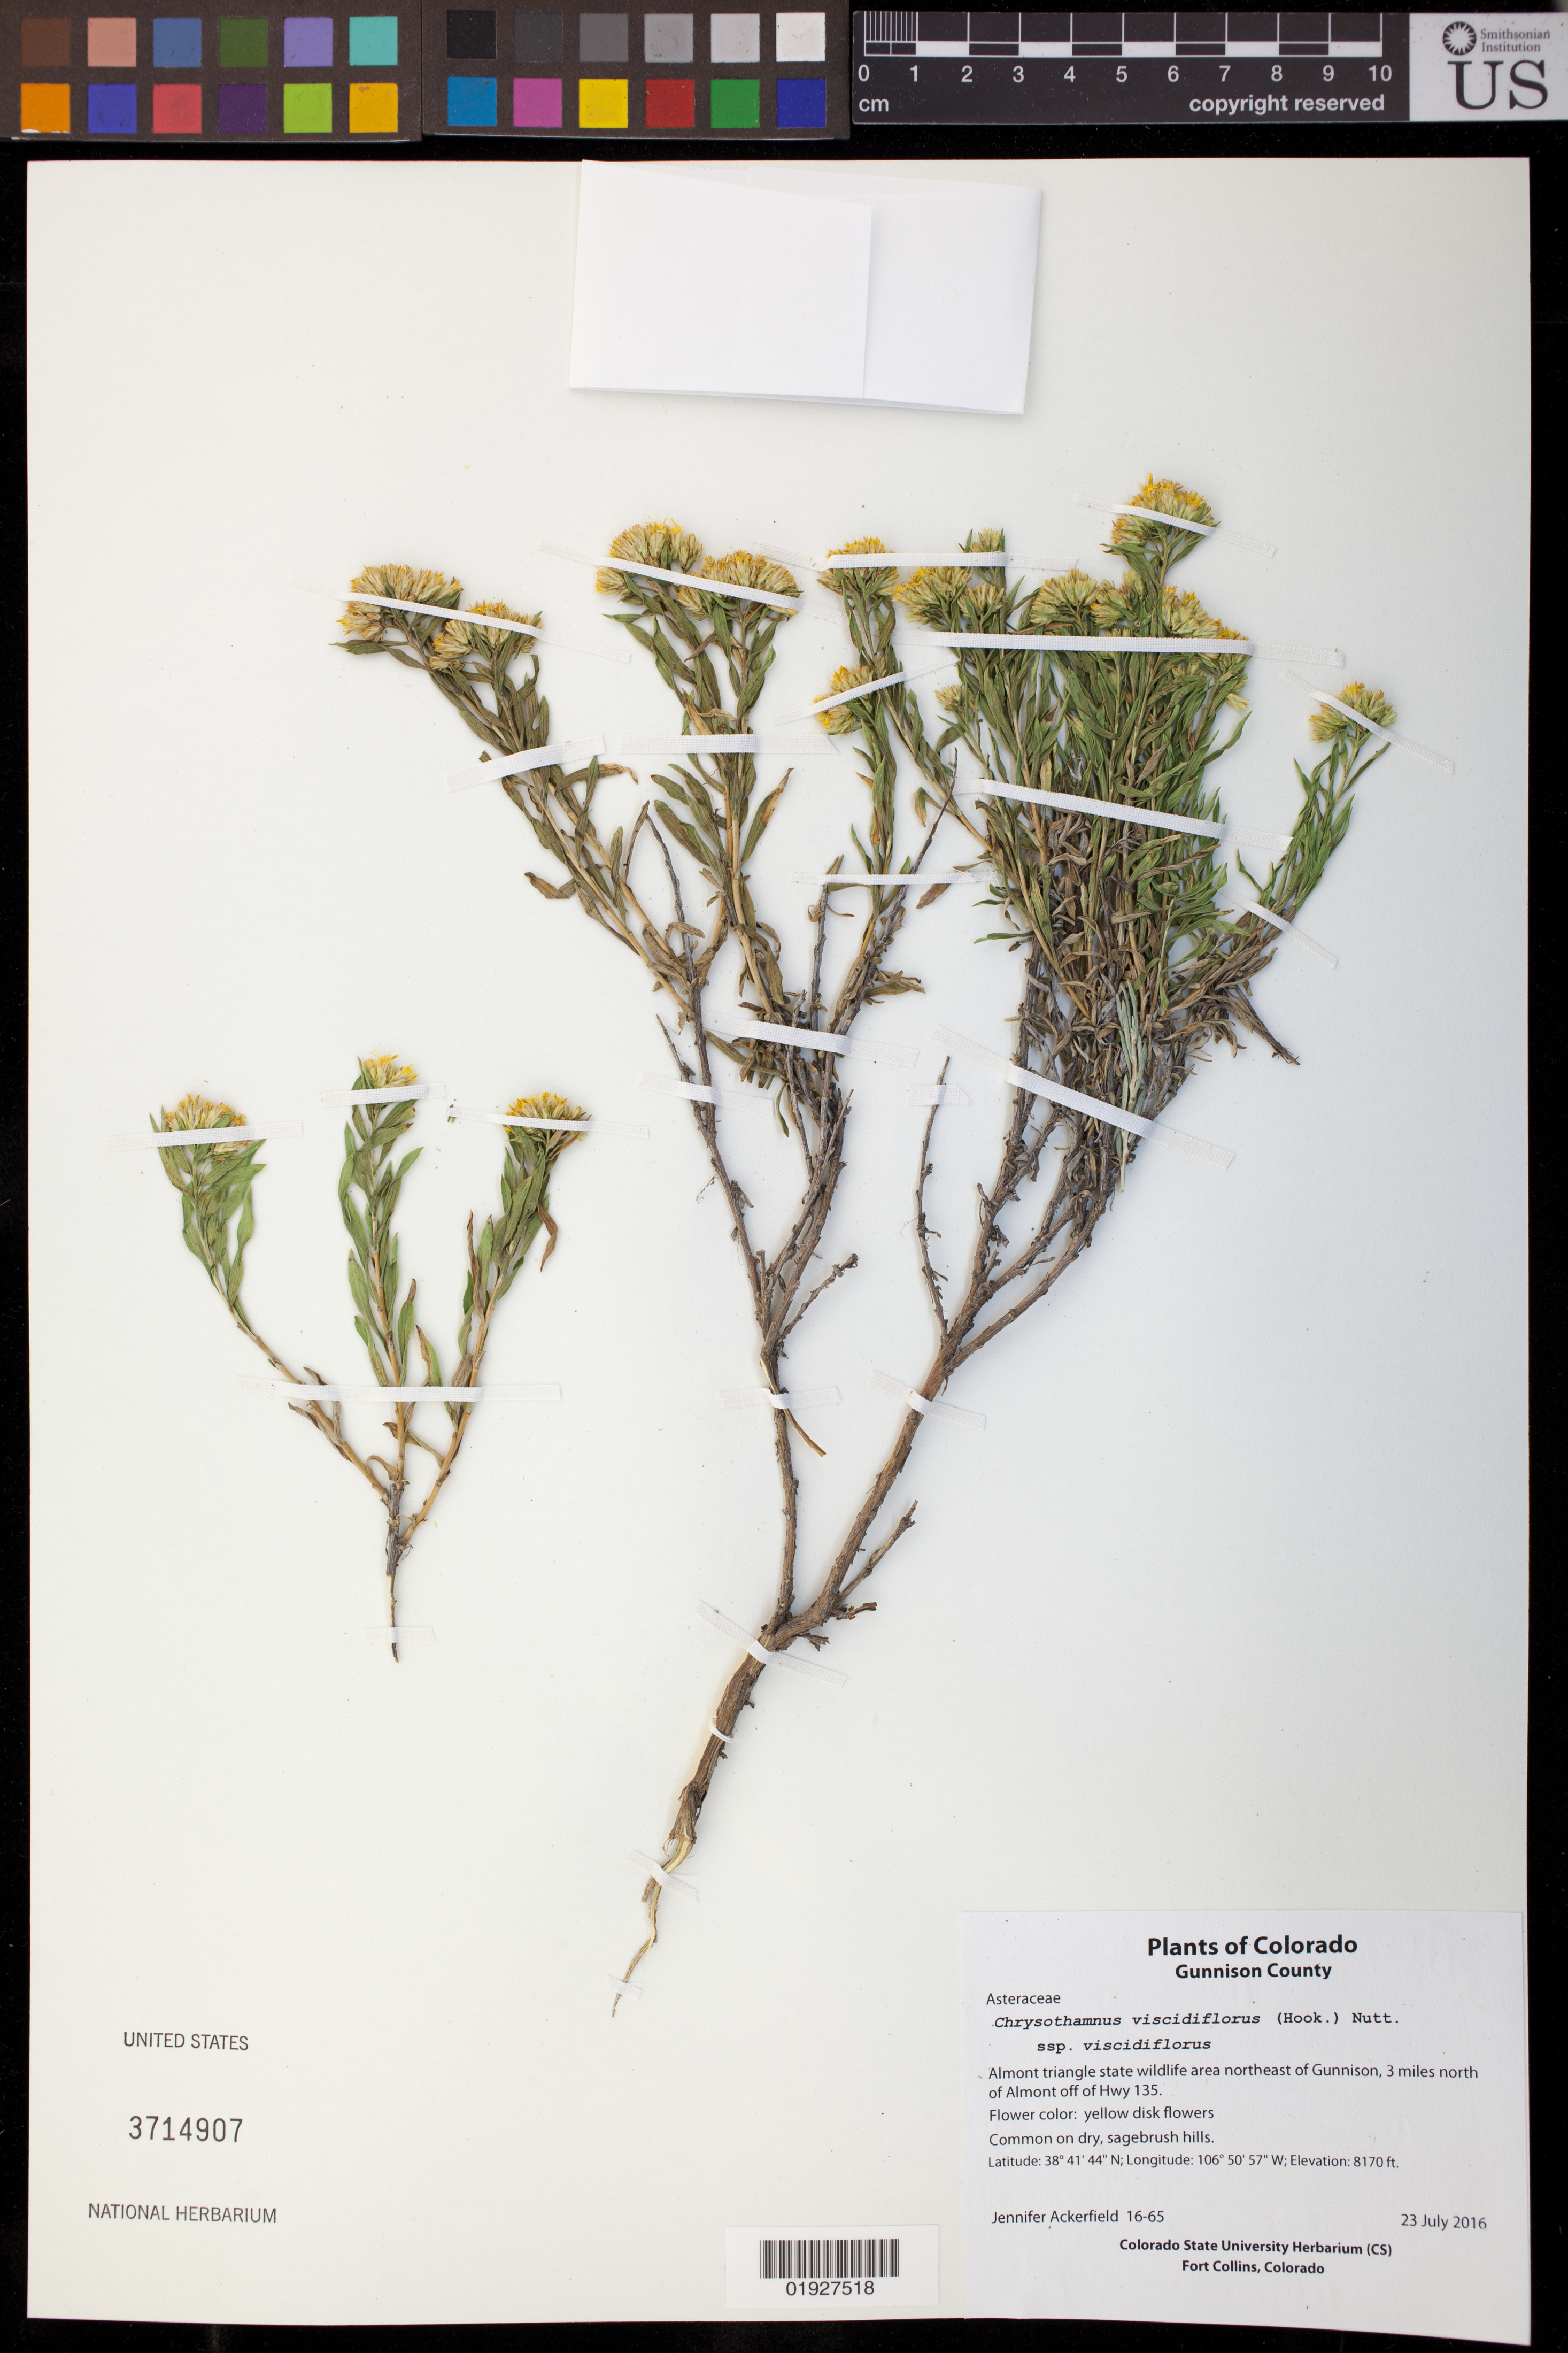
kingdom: Plantae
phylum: Tracheophyta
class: Magnoliopsida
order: Asterales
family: Asteraceae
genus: Chrysothamnus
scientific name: Chrysothamnus viscidiflorus subsp. viscidiflorus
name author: (Hook.) Nutt.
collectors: J. Ackerfield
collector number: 16-65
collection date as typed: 23 July 2016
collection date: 2016-07-23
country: United States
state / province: Colorado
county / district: Gunnison County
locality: Almont triangle state wildlife area NE of Gunnison, 3 miles N of Almont off of Hwy 135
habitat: Common on dry, sagebrush hills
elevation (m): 2490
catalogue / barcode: US 3714907